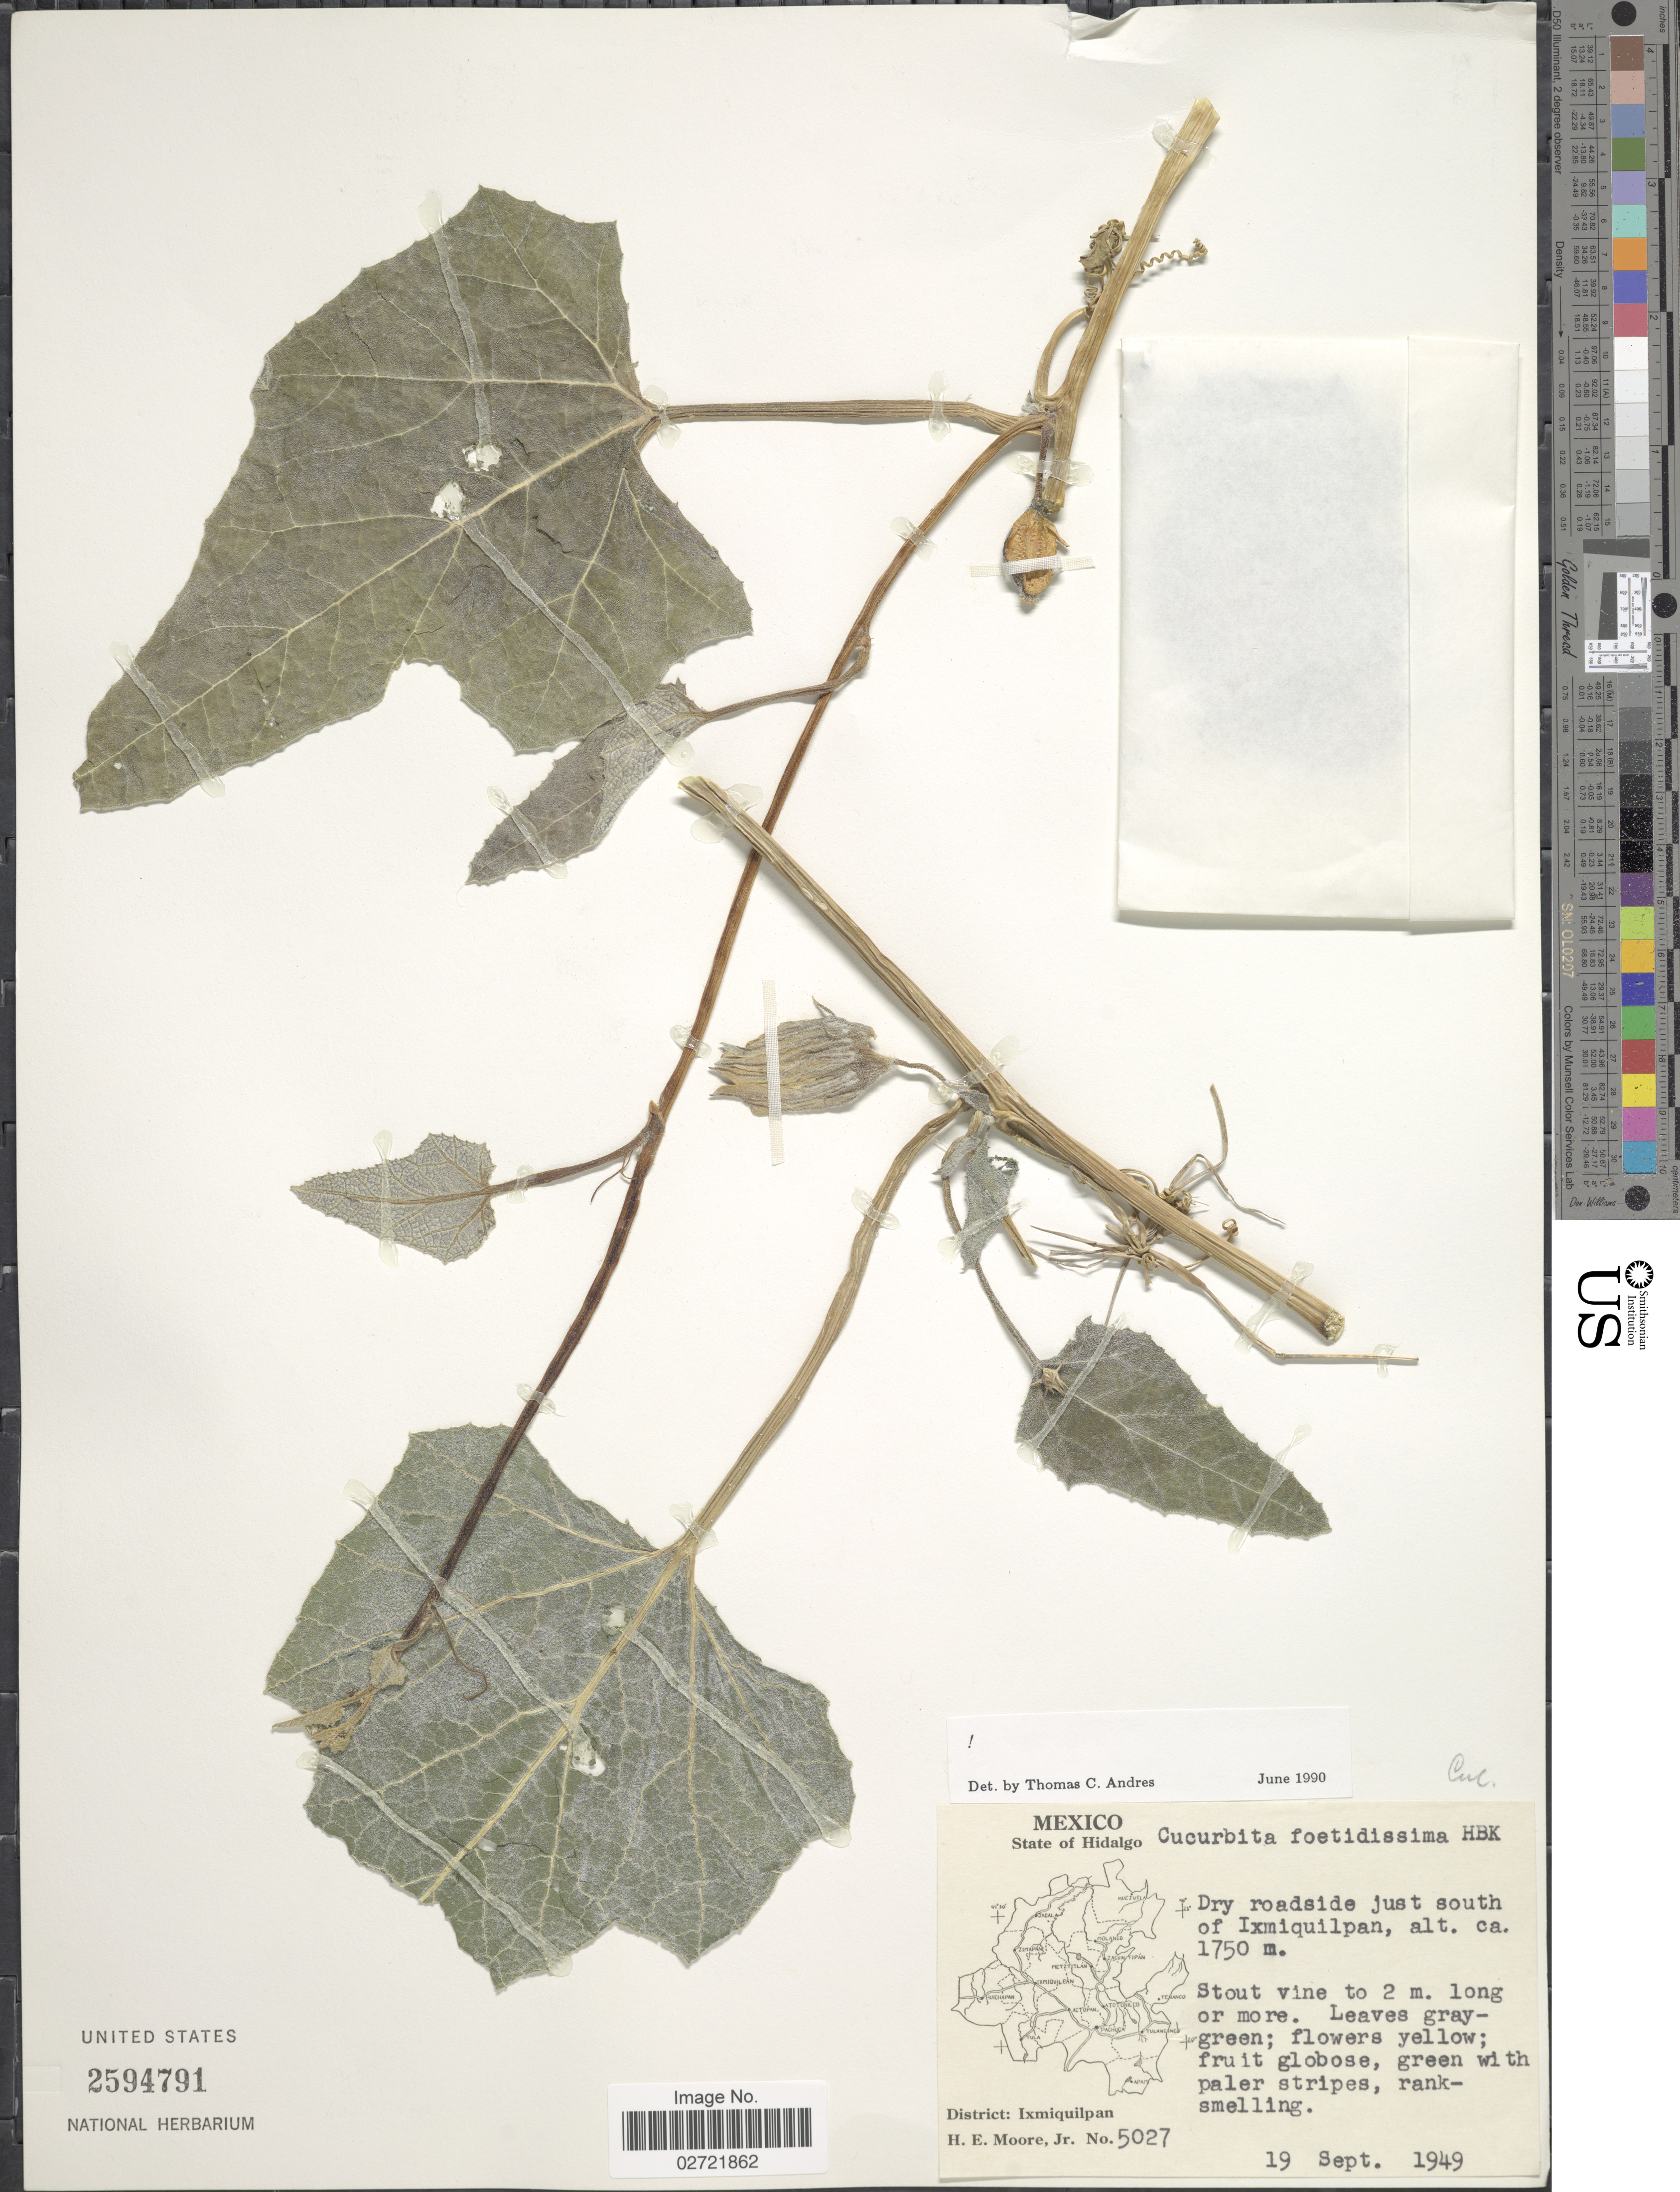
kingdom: Plantae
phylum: Tracheophyta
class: Magnoliopsida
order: Cucurbitales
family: Cucurbitaceae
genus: Cucurbita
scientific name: Cucurbita foetidissima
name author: Kunth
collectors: H. Moore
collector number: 5027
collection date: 1949-09-19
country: Mexico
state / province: Hidalgo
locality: Dry roadside just south of Ixmiquilpan, District: Ixmiquilpan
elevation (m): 1750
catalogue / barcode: US 2594791